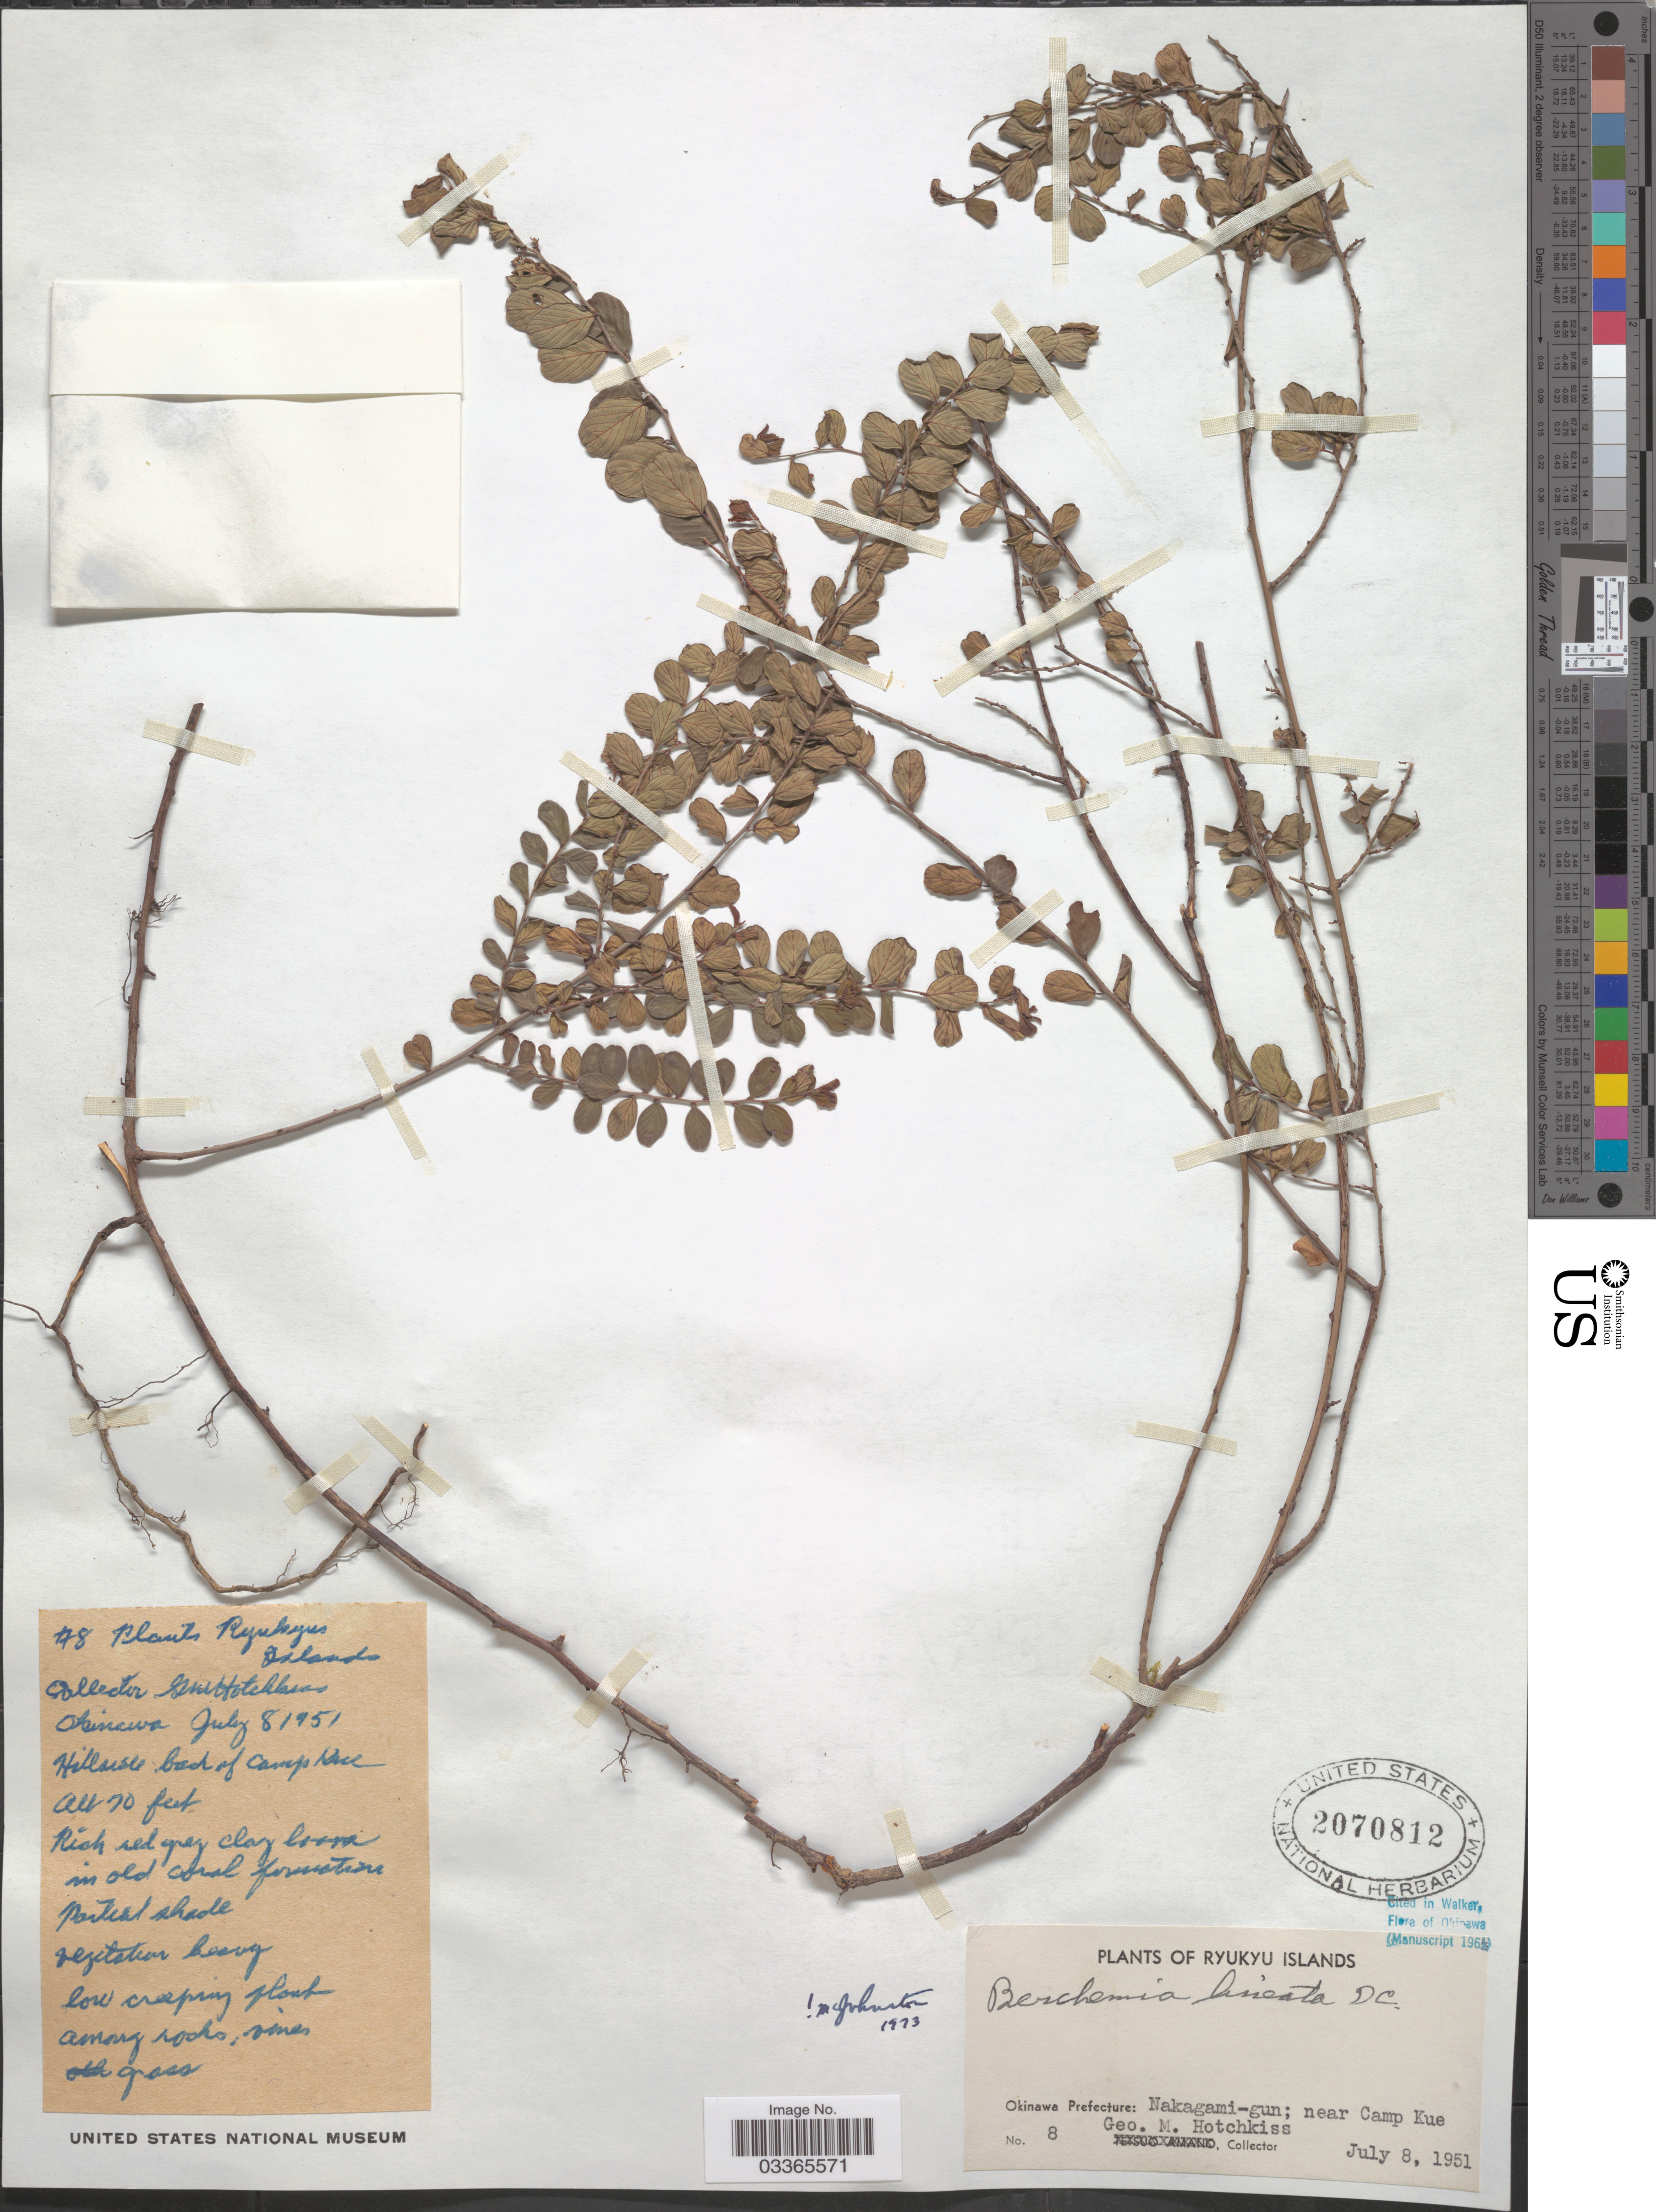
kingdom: Plantae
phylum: Tracheophyta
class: Magnoliopsida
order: Rosales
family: Rhamnaceae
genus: Berchemia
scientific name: Berchemia lineata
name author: (L.) DC.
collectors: G. Hotchkiss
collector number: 8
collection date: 1951-07-08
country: Japan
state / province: Okinawa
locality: Ryukyu Islands, Okinawa Prefecture: Nakagami-gun; near Camp Kue.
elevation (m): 21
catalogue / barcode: US 2070812